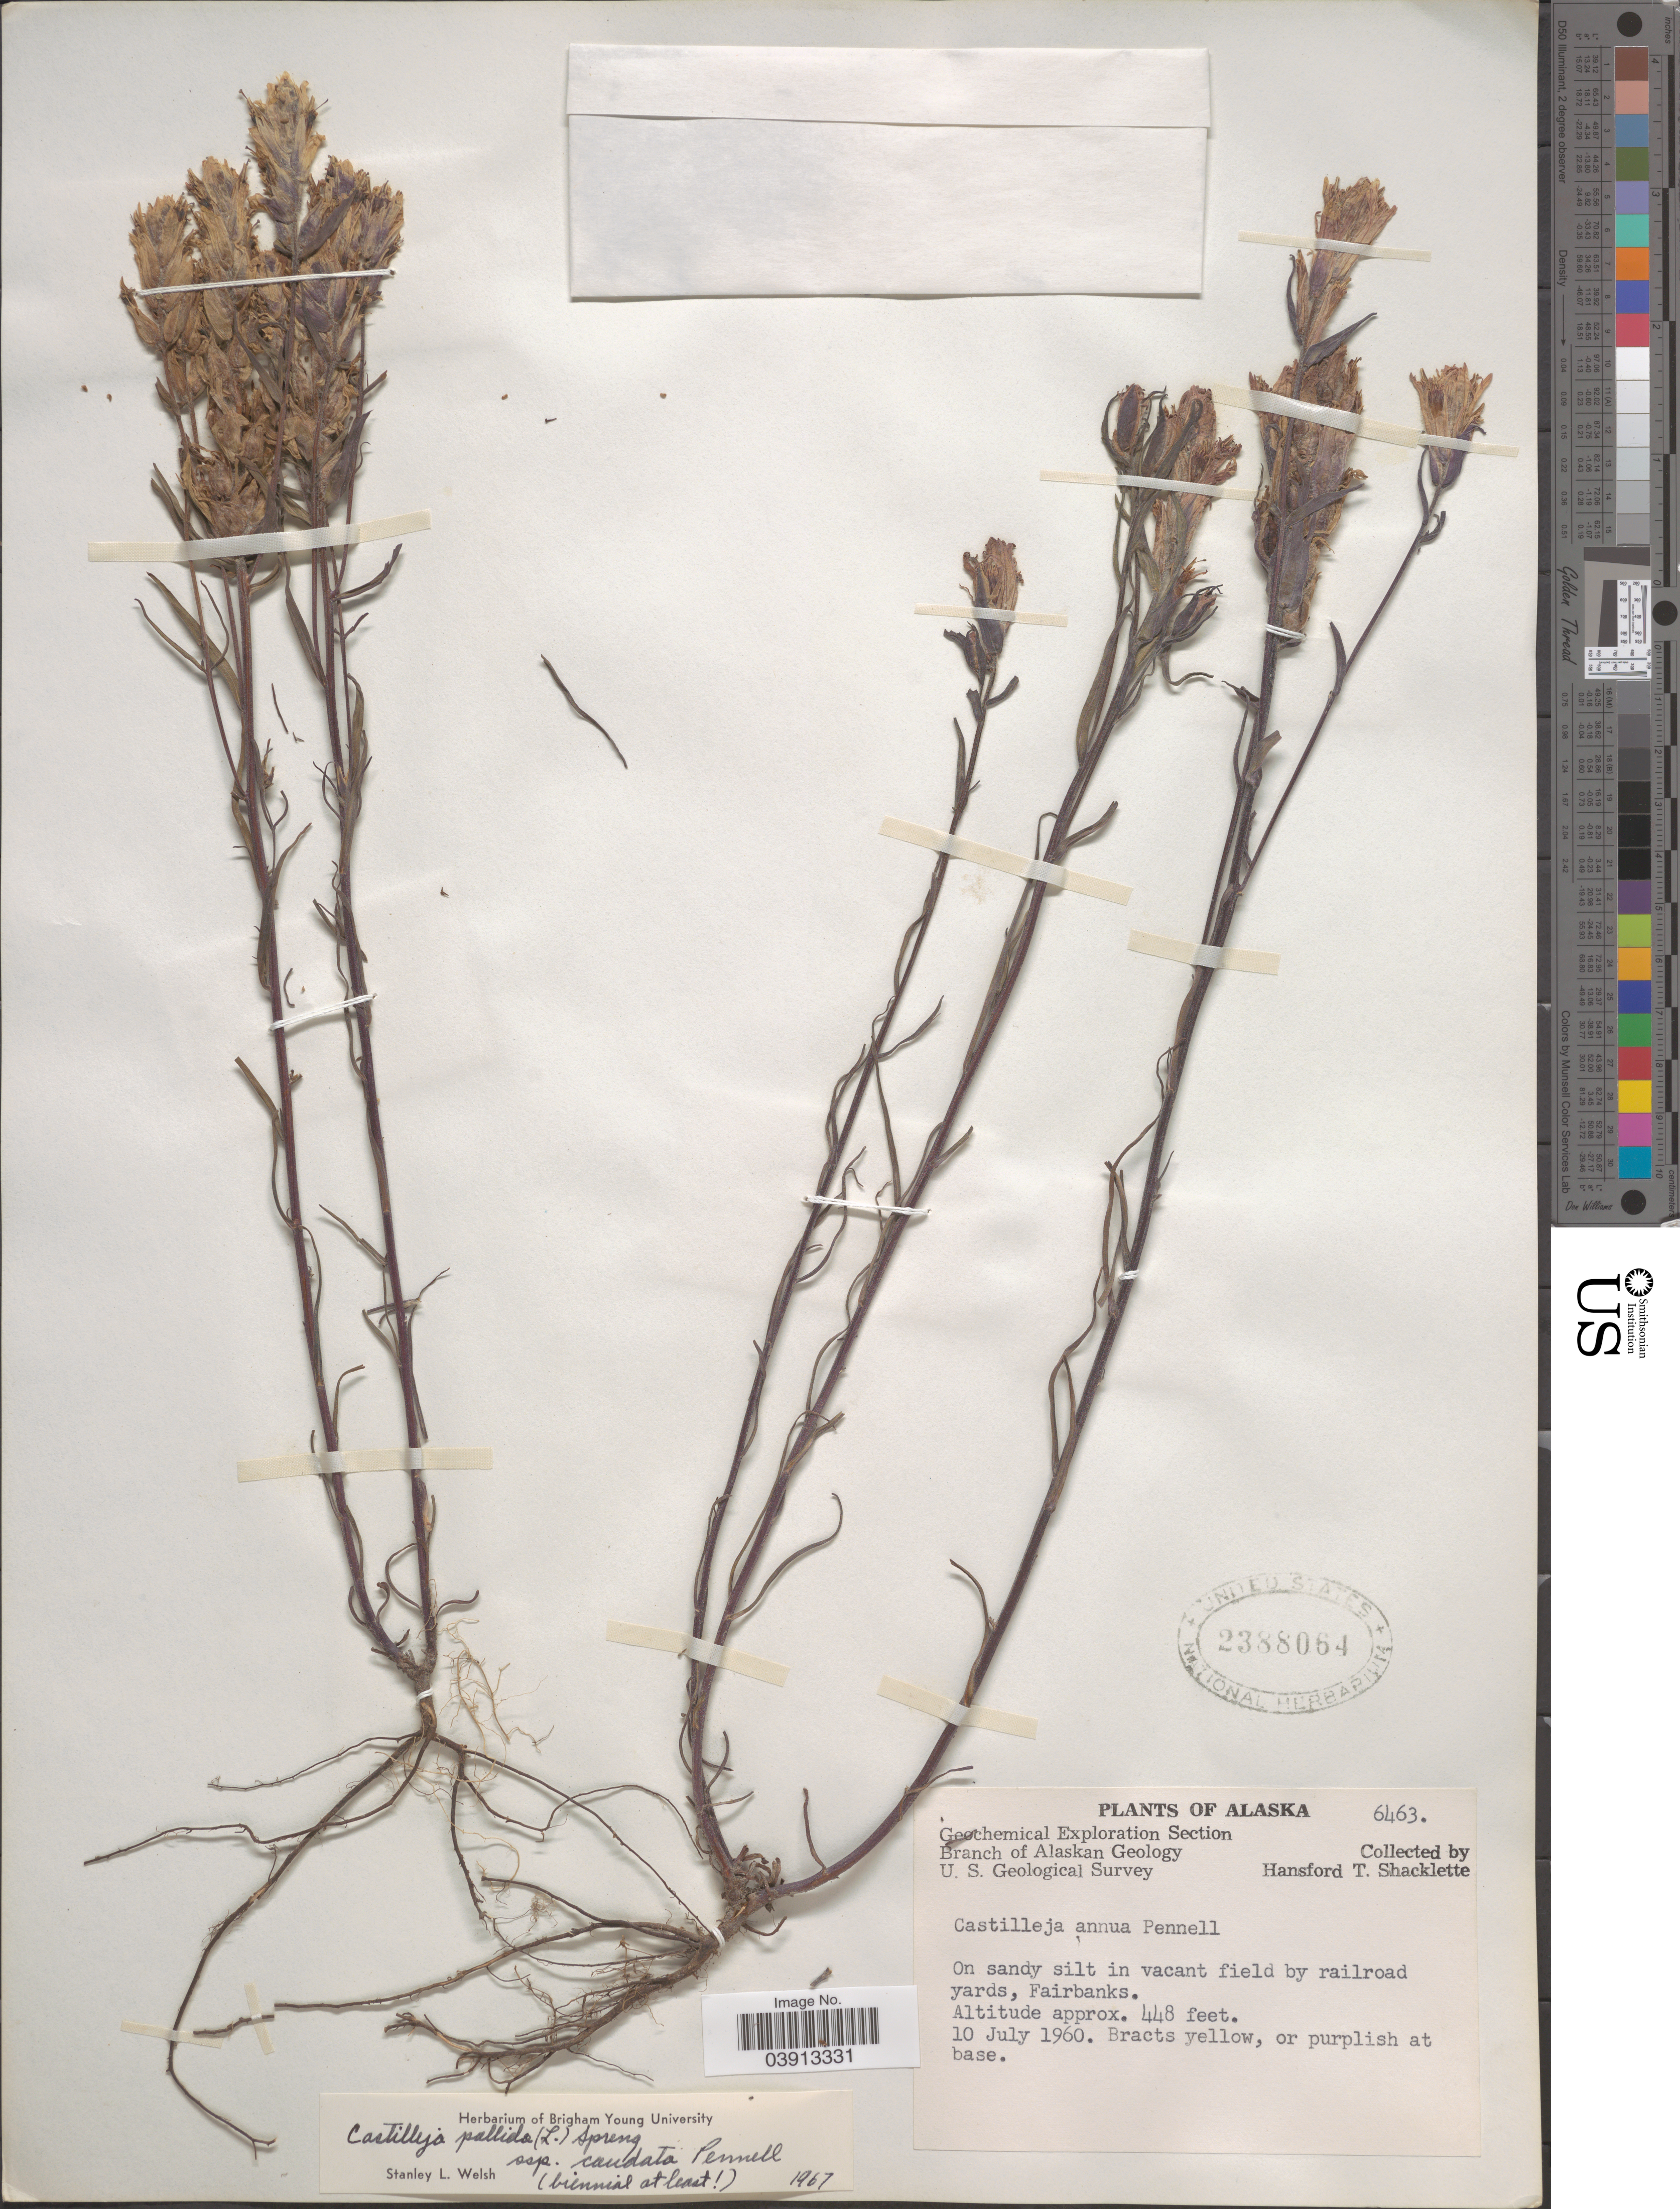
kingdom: Plantae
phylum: Tracheophyta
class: Magnoliopsida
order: Lamiales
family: Orobanchaceae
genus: Castilleja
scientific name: Castilleja pallida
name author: (L.) Spreng.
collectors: H. Shacklette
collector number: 6463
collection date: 1960-07-10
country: United States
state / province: Alaska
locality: In vacant field by railroad yards, Fairbanks.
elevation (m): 137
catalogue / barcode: US 2388064